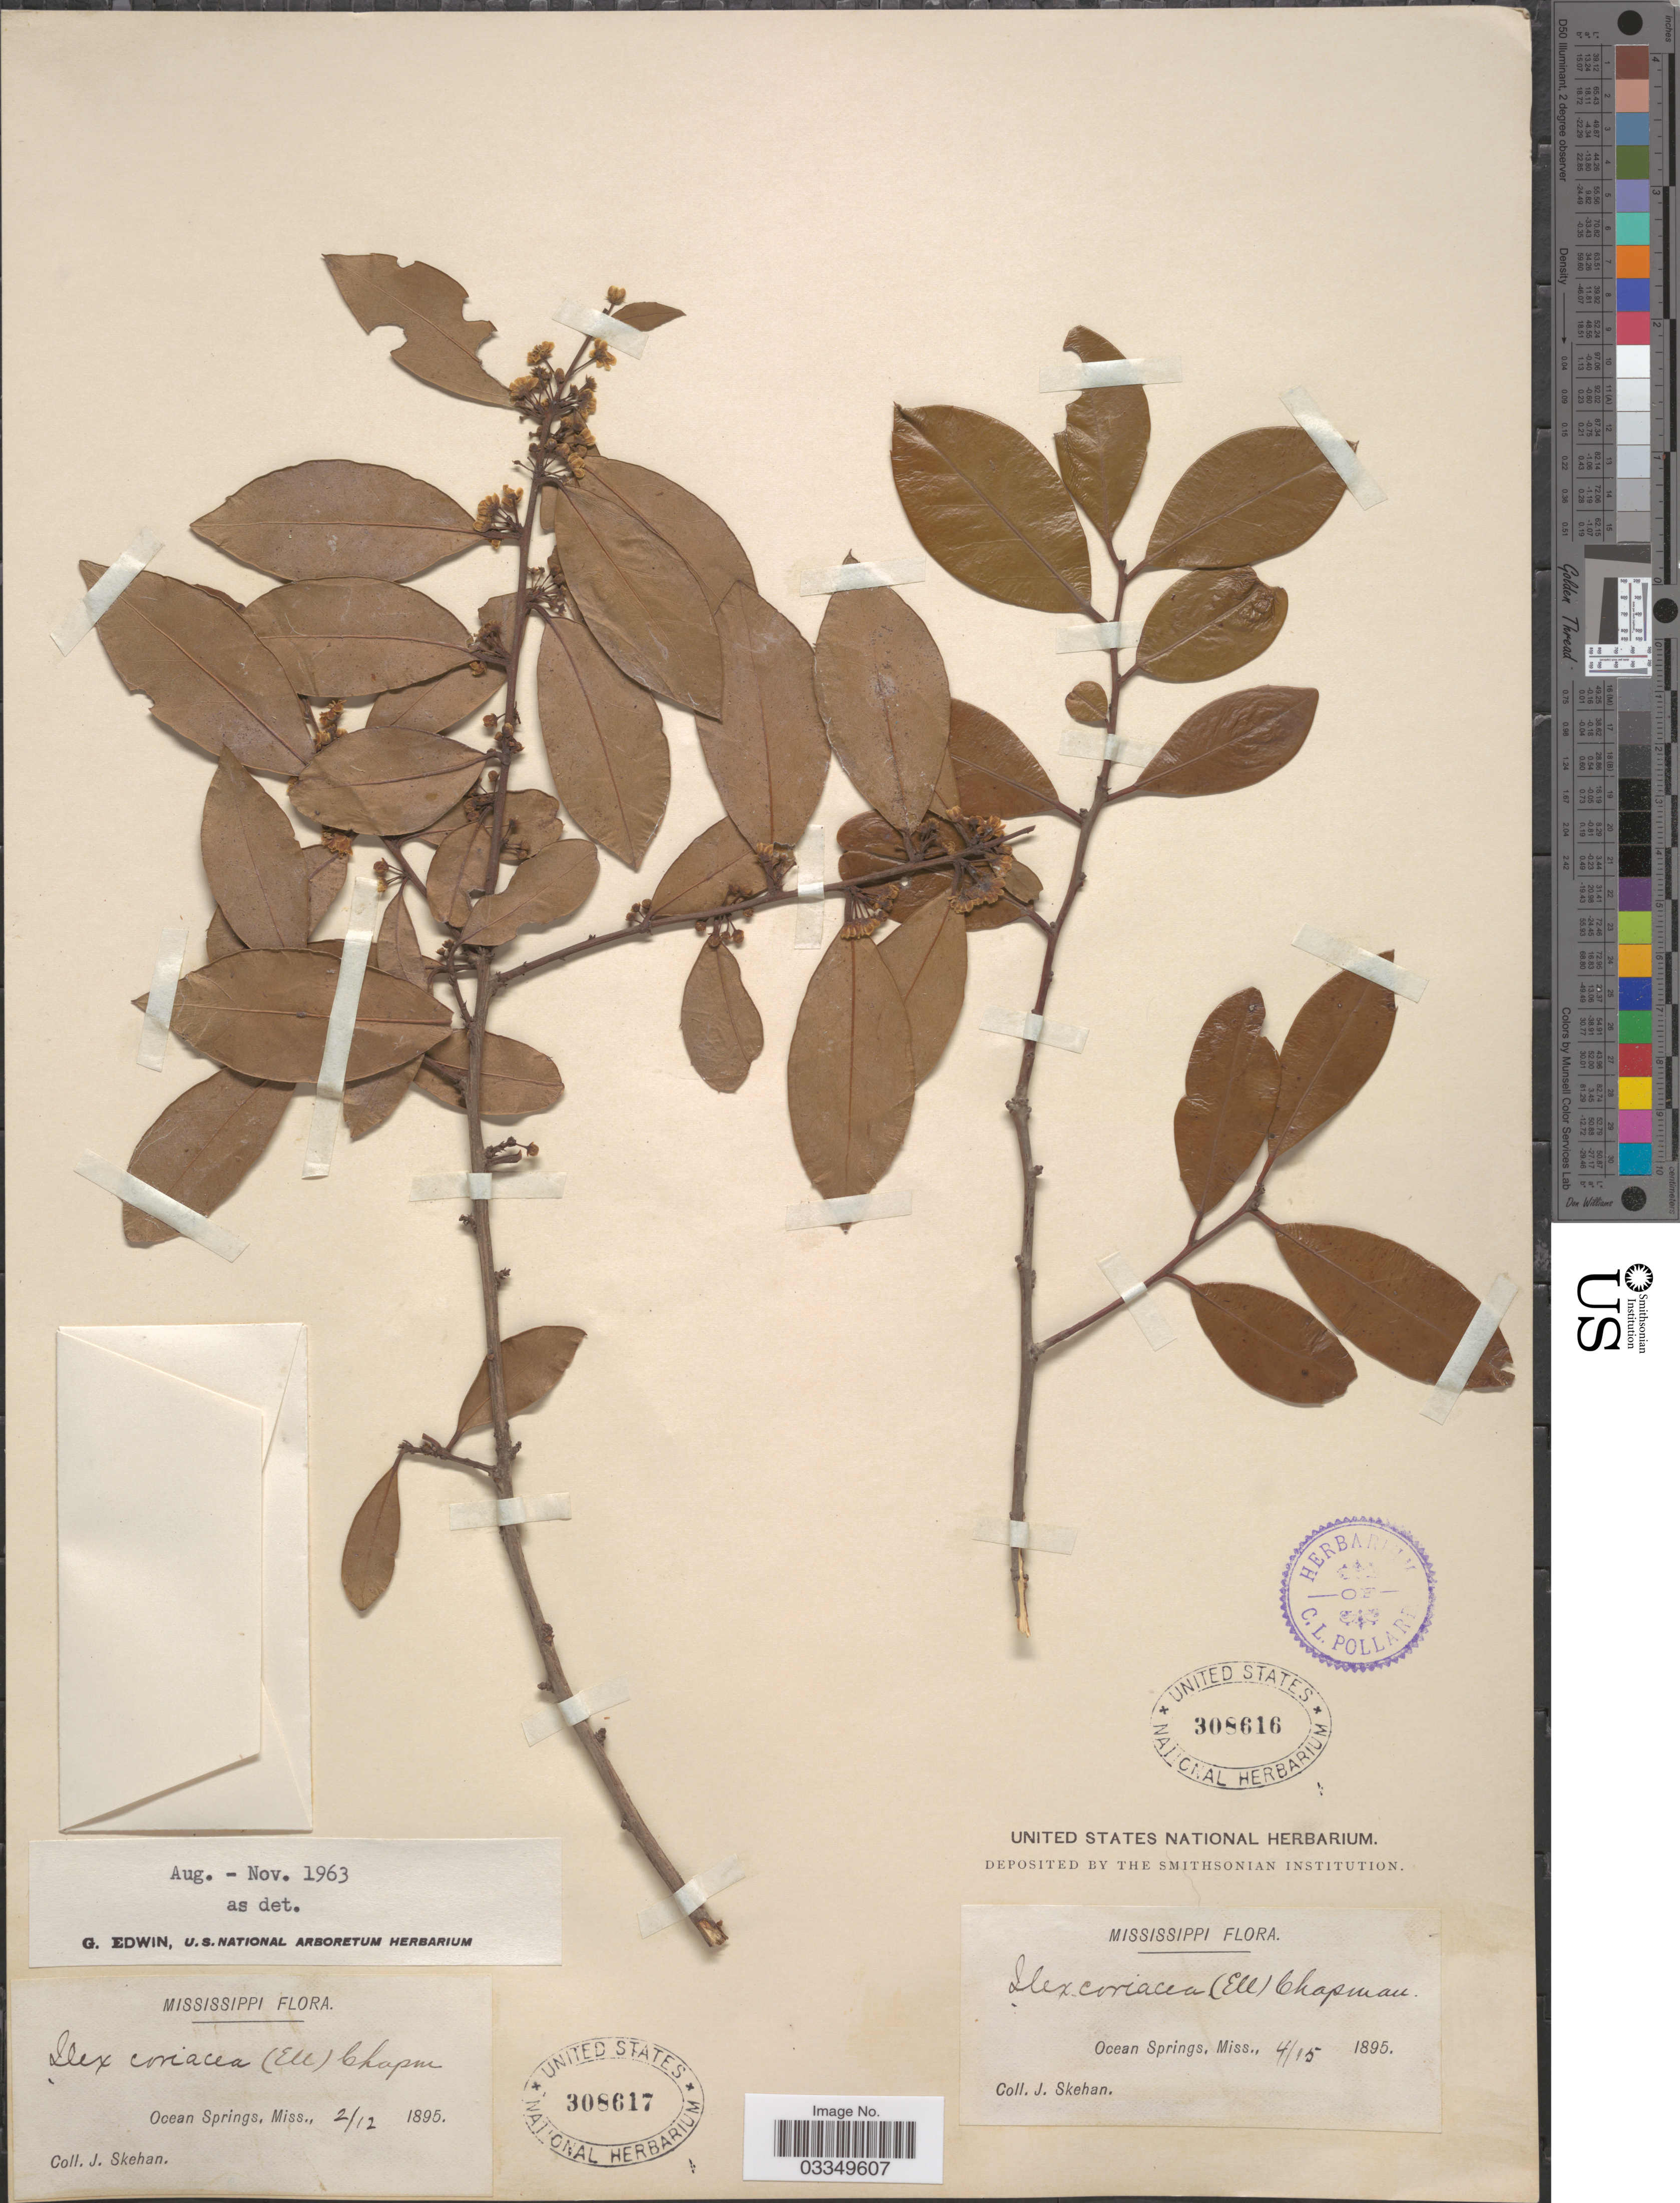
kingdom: Plantae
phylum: Tracheophyta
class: Magnoliopsida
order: Aquifoliales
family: Aquifoliaceae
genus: Ilex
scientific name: Ilex coriacea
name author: (Pursh) Chapm.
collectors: J. Skehan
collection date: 1895-04-15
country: United States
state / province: Mississippi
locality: Ocean Springs.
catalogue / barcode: US 308616-2